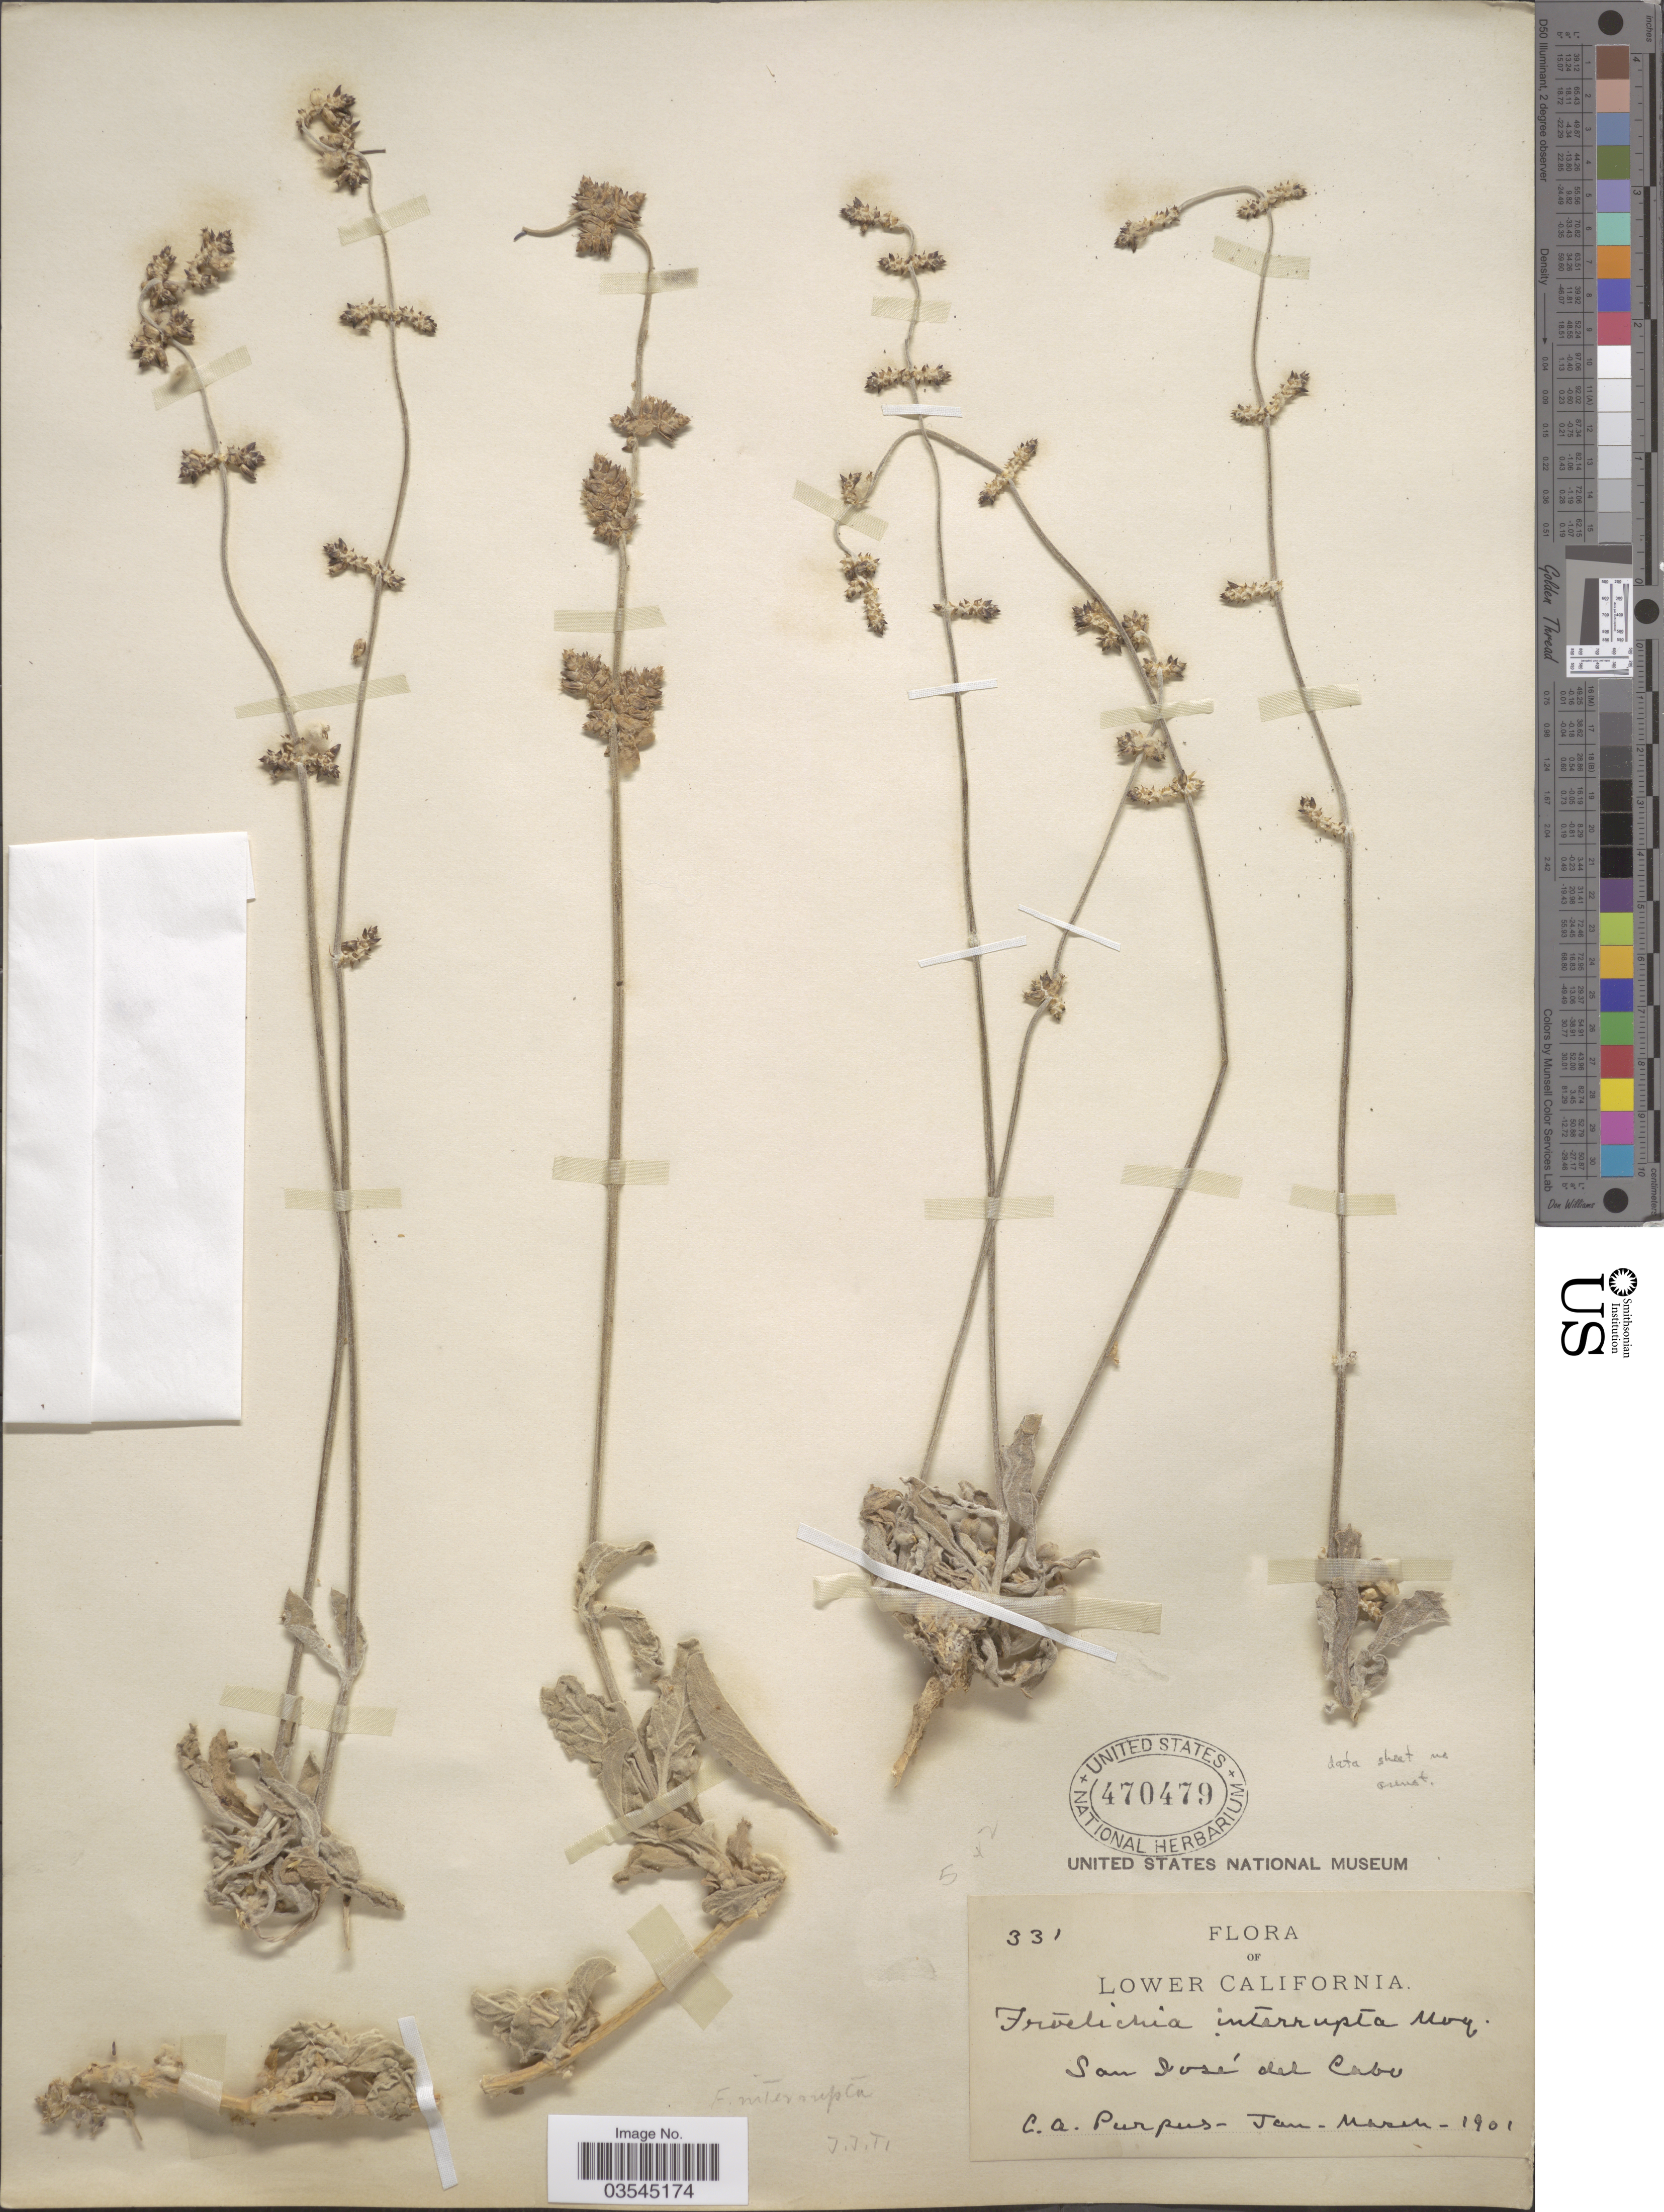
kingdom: Plantae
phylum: Tracheophyta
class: Magnoliopsida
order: Caryophyllales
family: Amaranthaceae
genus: Froelichia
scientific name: Froelichia interrupta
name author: (L.) Moq.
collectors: C. A. Purpus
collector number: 331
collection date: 1901-01/1901-03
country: Mexico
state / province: Baja California Sur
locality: Lower California. San José del Cabo.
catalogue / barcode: US 470479